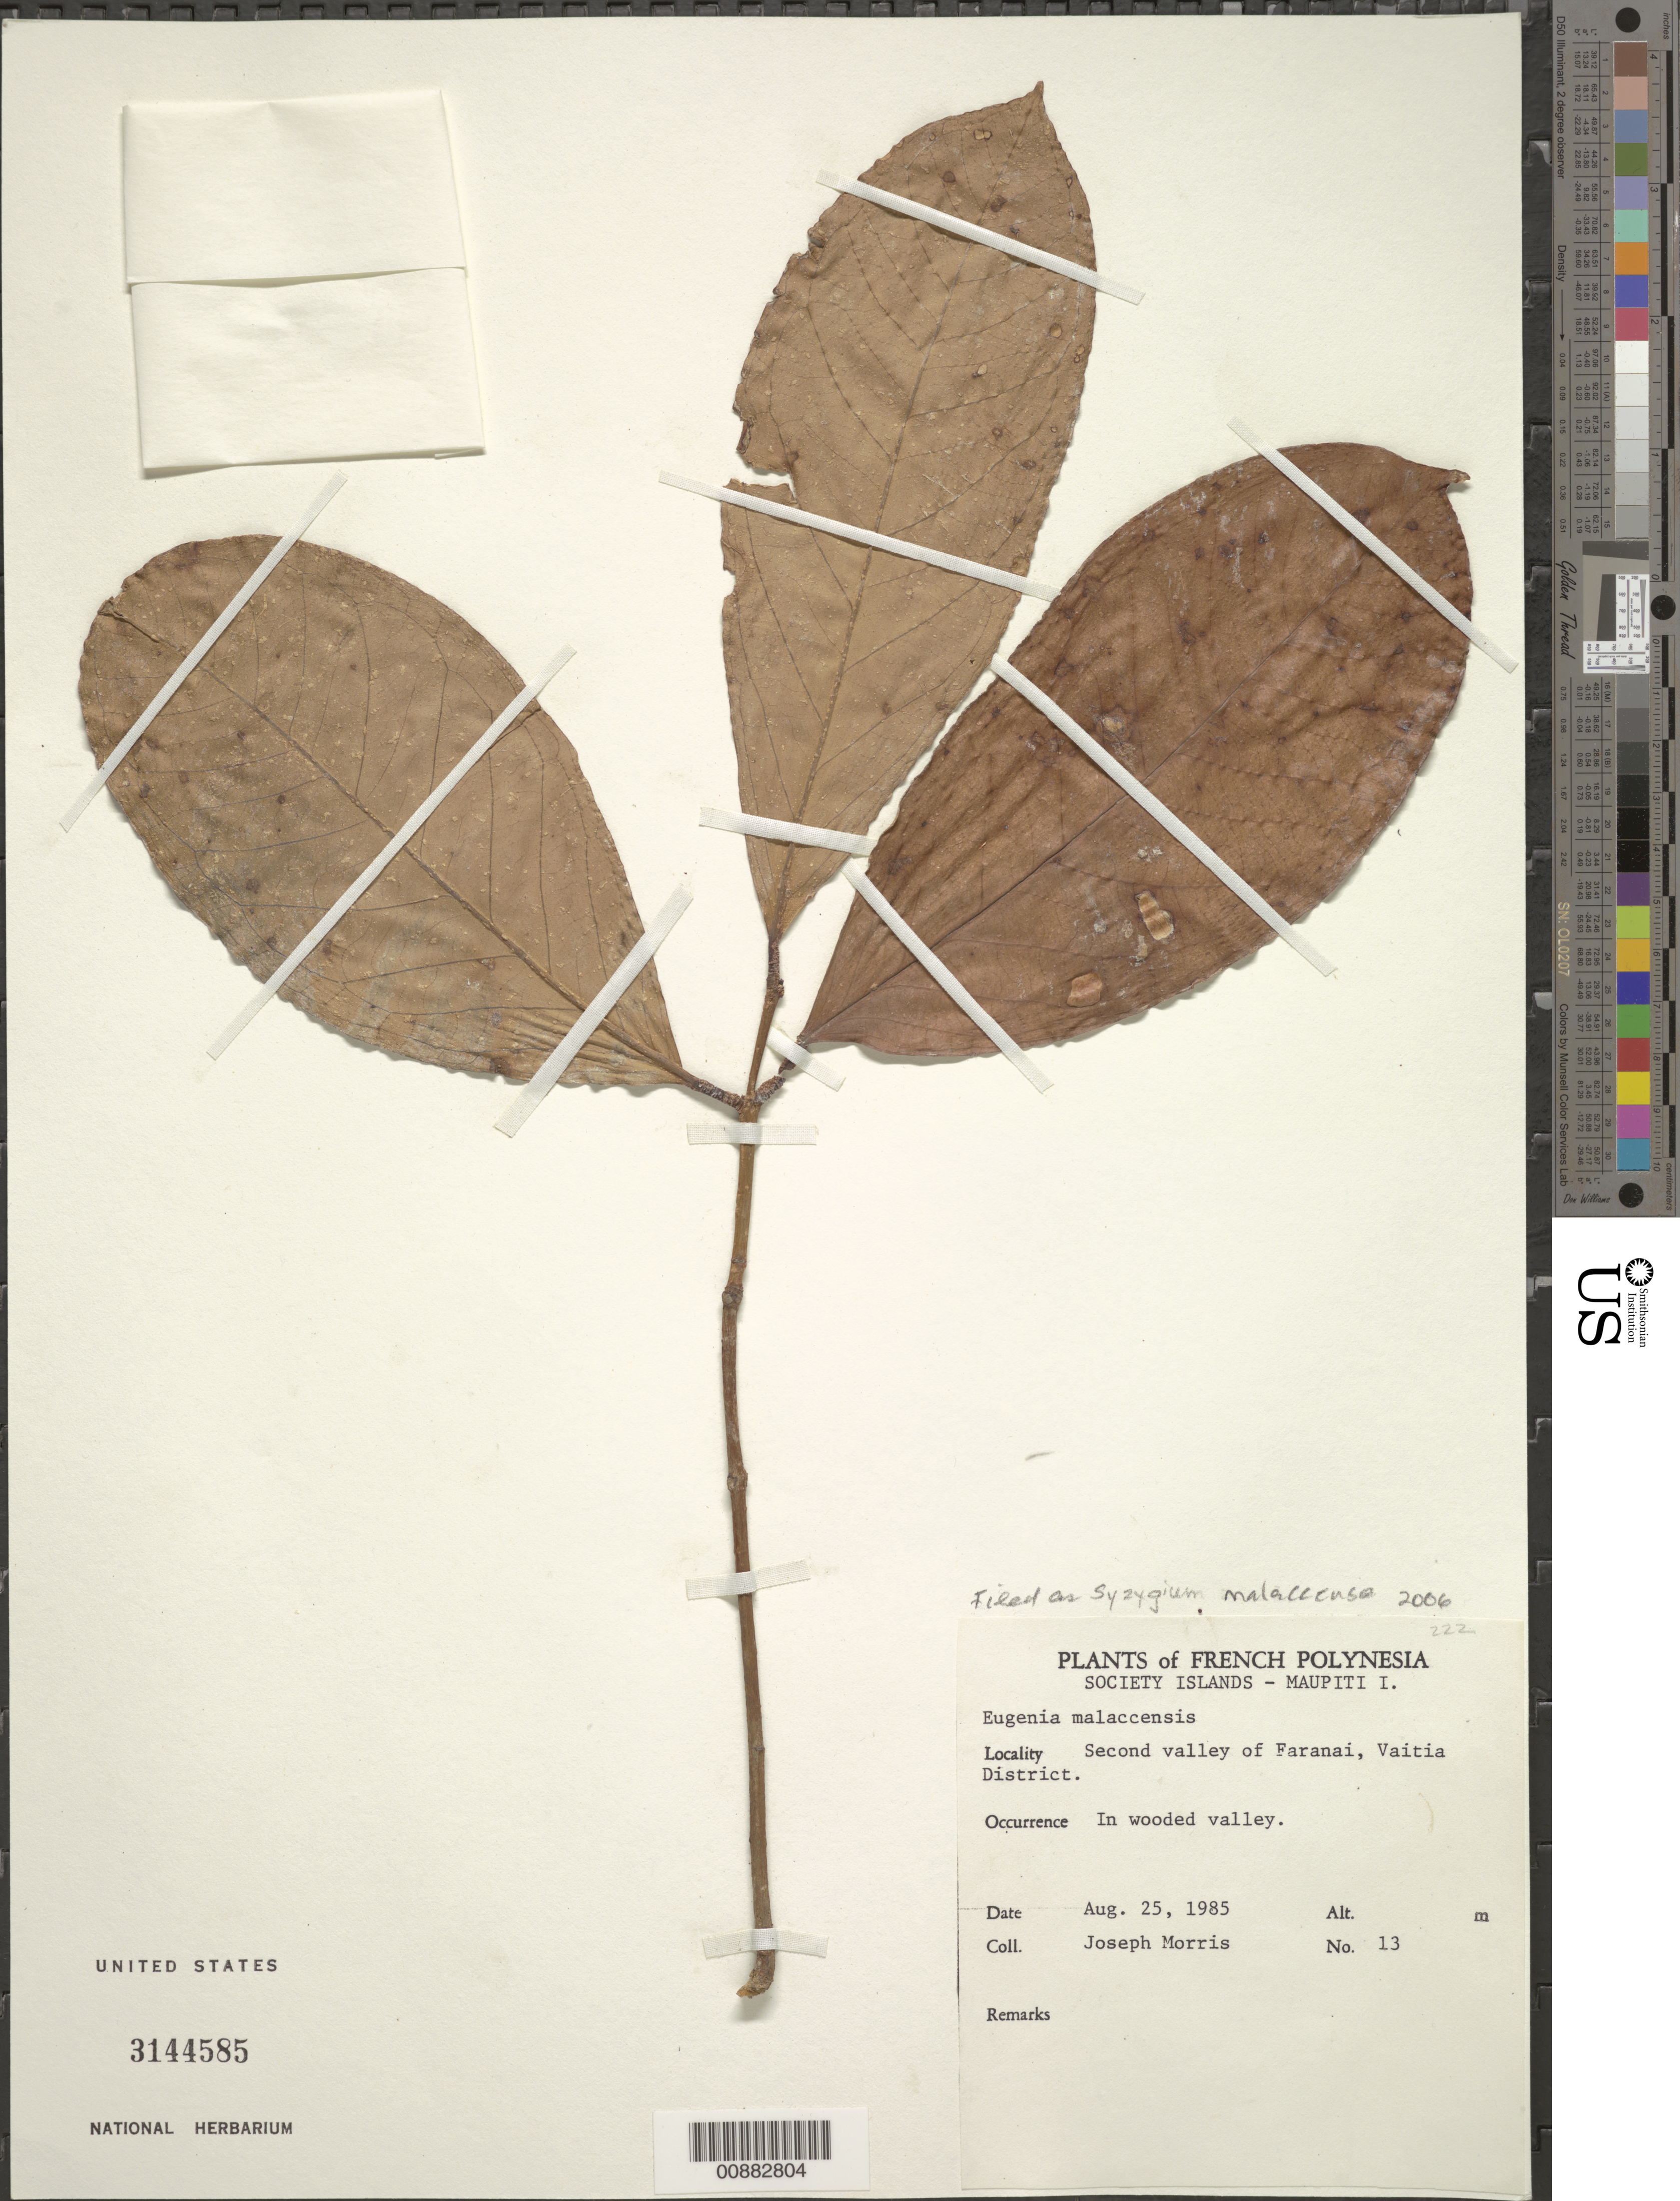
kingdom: Plantae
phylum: Tracheophyta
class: Magnoliopsida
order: Myrtales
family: Myrtaceae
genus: Syzygium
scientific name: Syzygium malaccense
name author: (L.) Merr. & L.M. Perry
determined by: Strong, Mark T., (BOT), Smithsonian Institution - National Museum of Natural History (UNITED STATES)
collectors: J. Morris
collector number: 13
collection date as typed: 25 Aug 1985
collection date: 1985-08-25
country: French Polynesia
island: Maupiti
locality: Vaitia District, second valley of Faranai.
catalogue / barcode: US 3144585